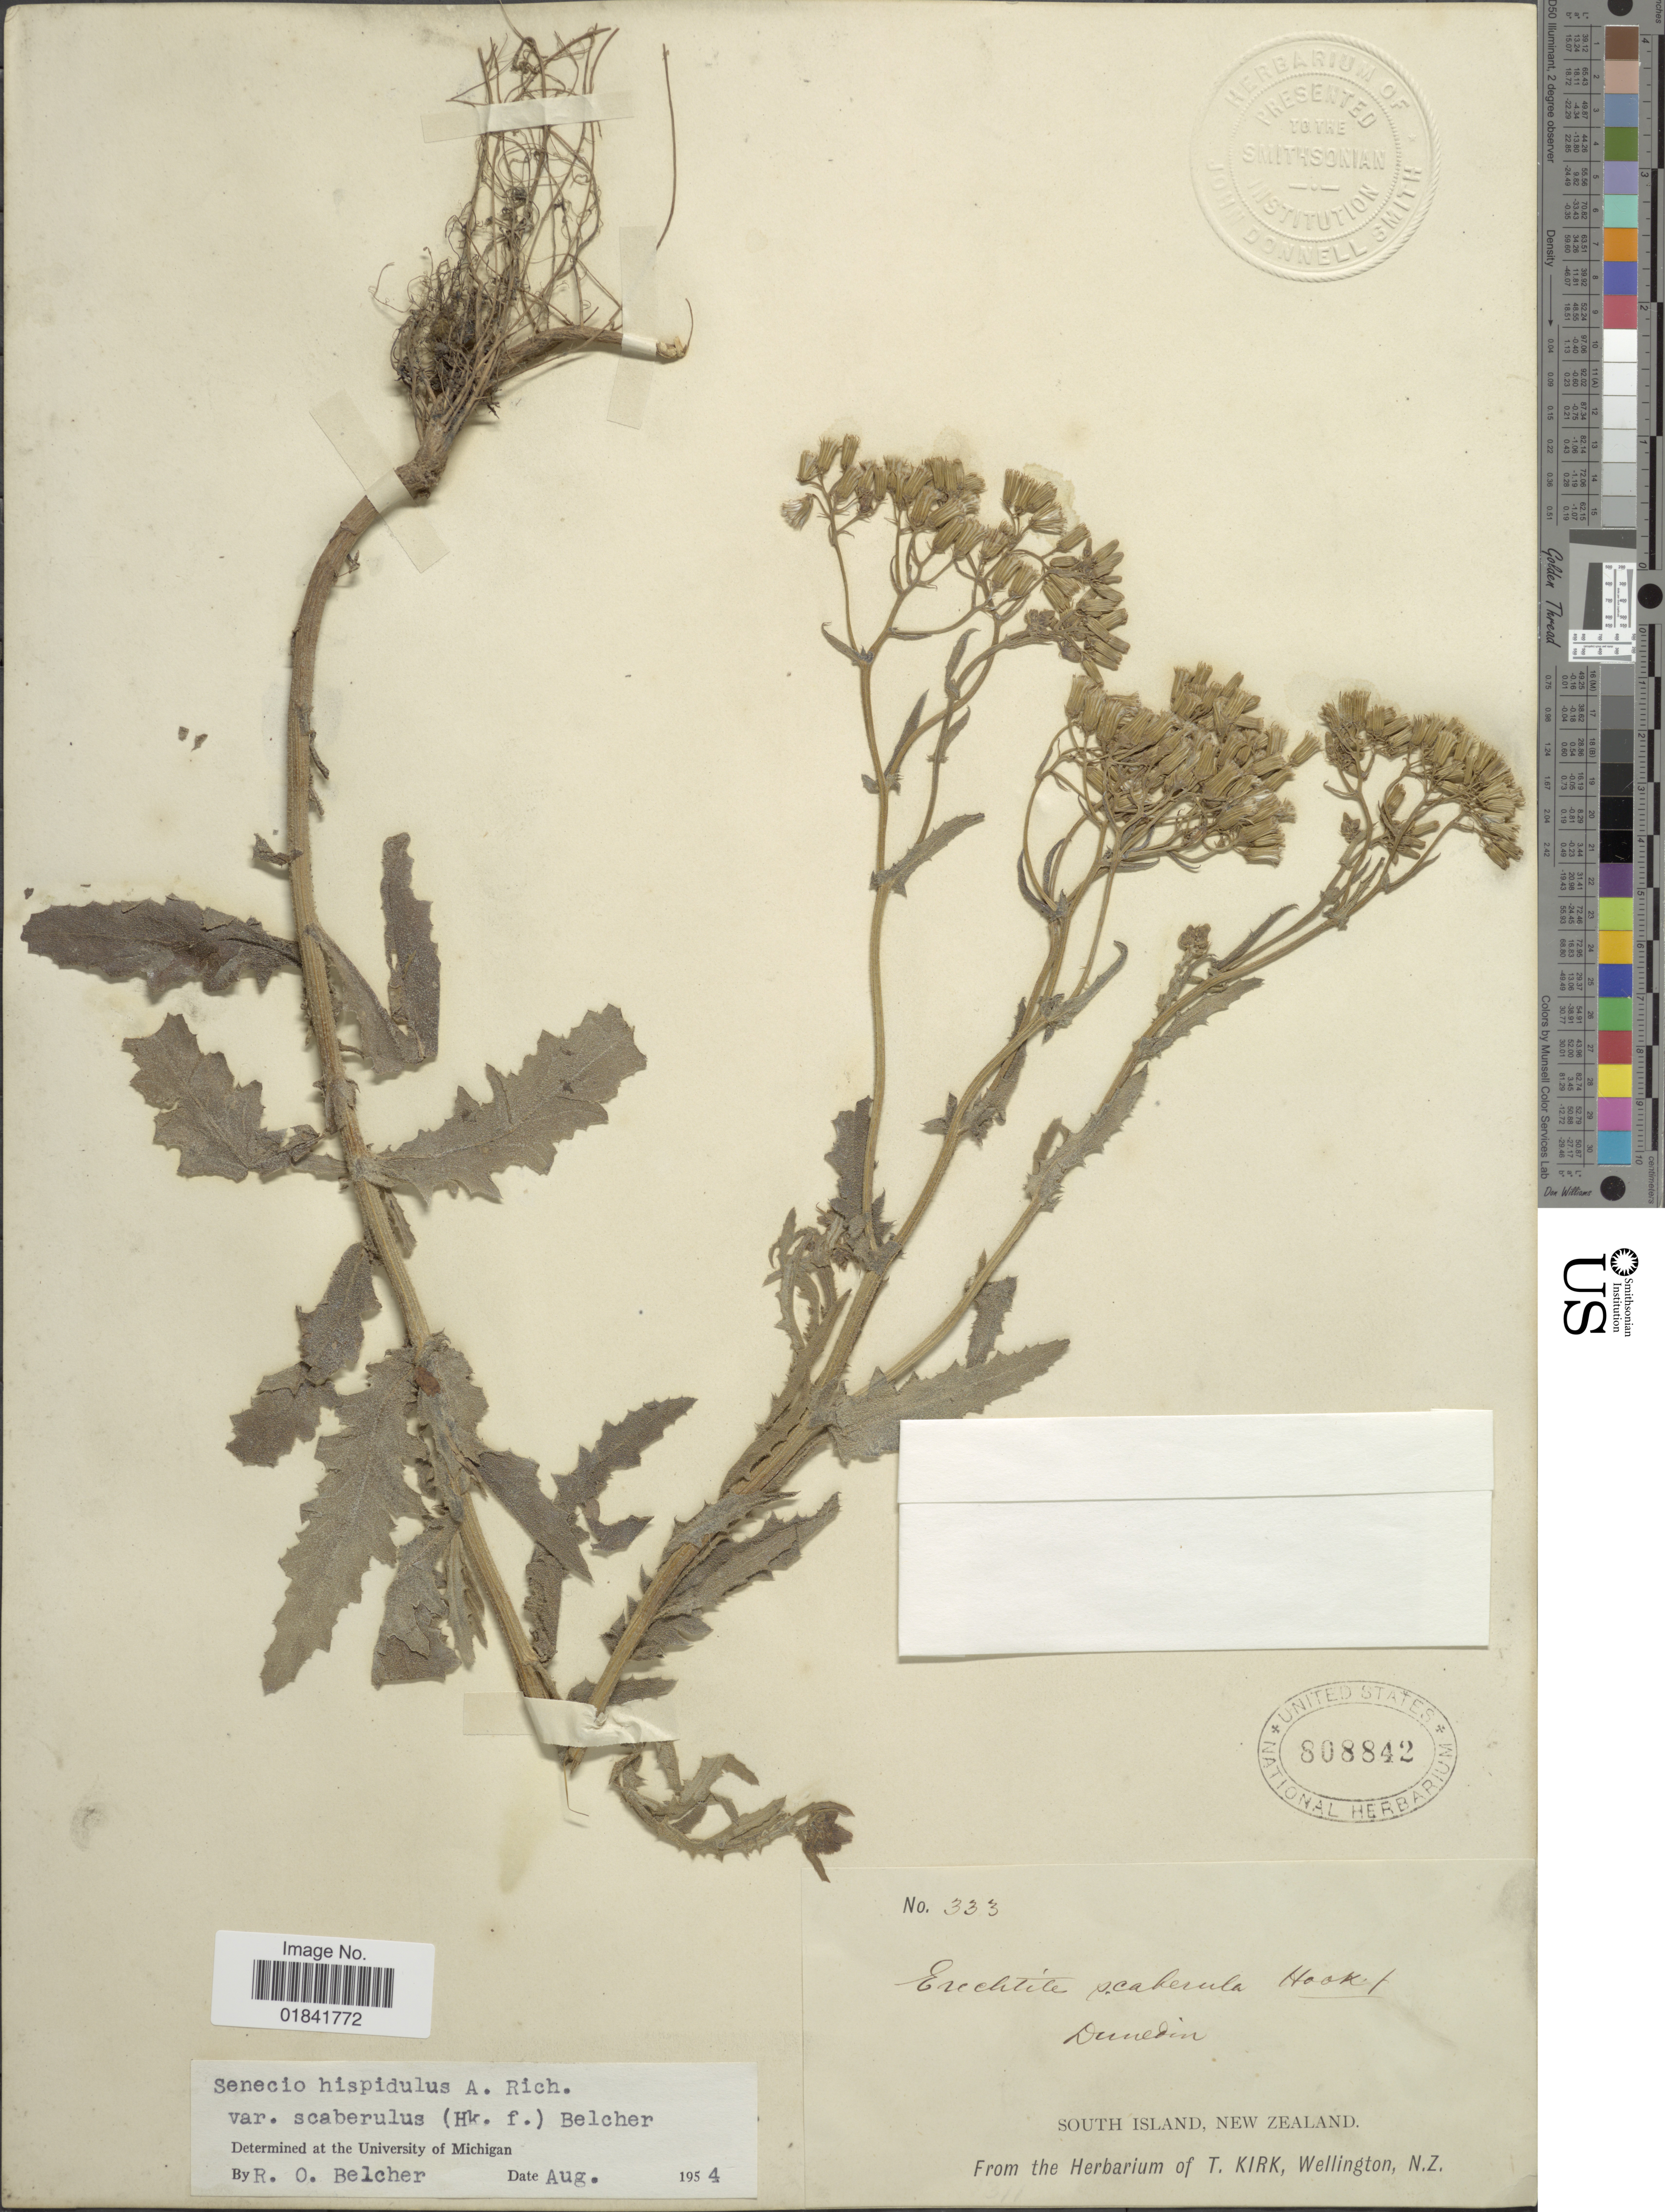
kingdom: Plantae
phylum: Tracheophyta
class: Magnoliopsida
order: Asterales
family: Asteraceae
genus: Senecio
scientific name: Senecio hispidulus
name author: A. Rich.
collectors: ex herb. T. Kirk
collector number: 333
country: New Zealand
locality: South Island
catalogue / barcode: US 808842